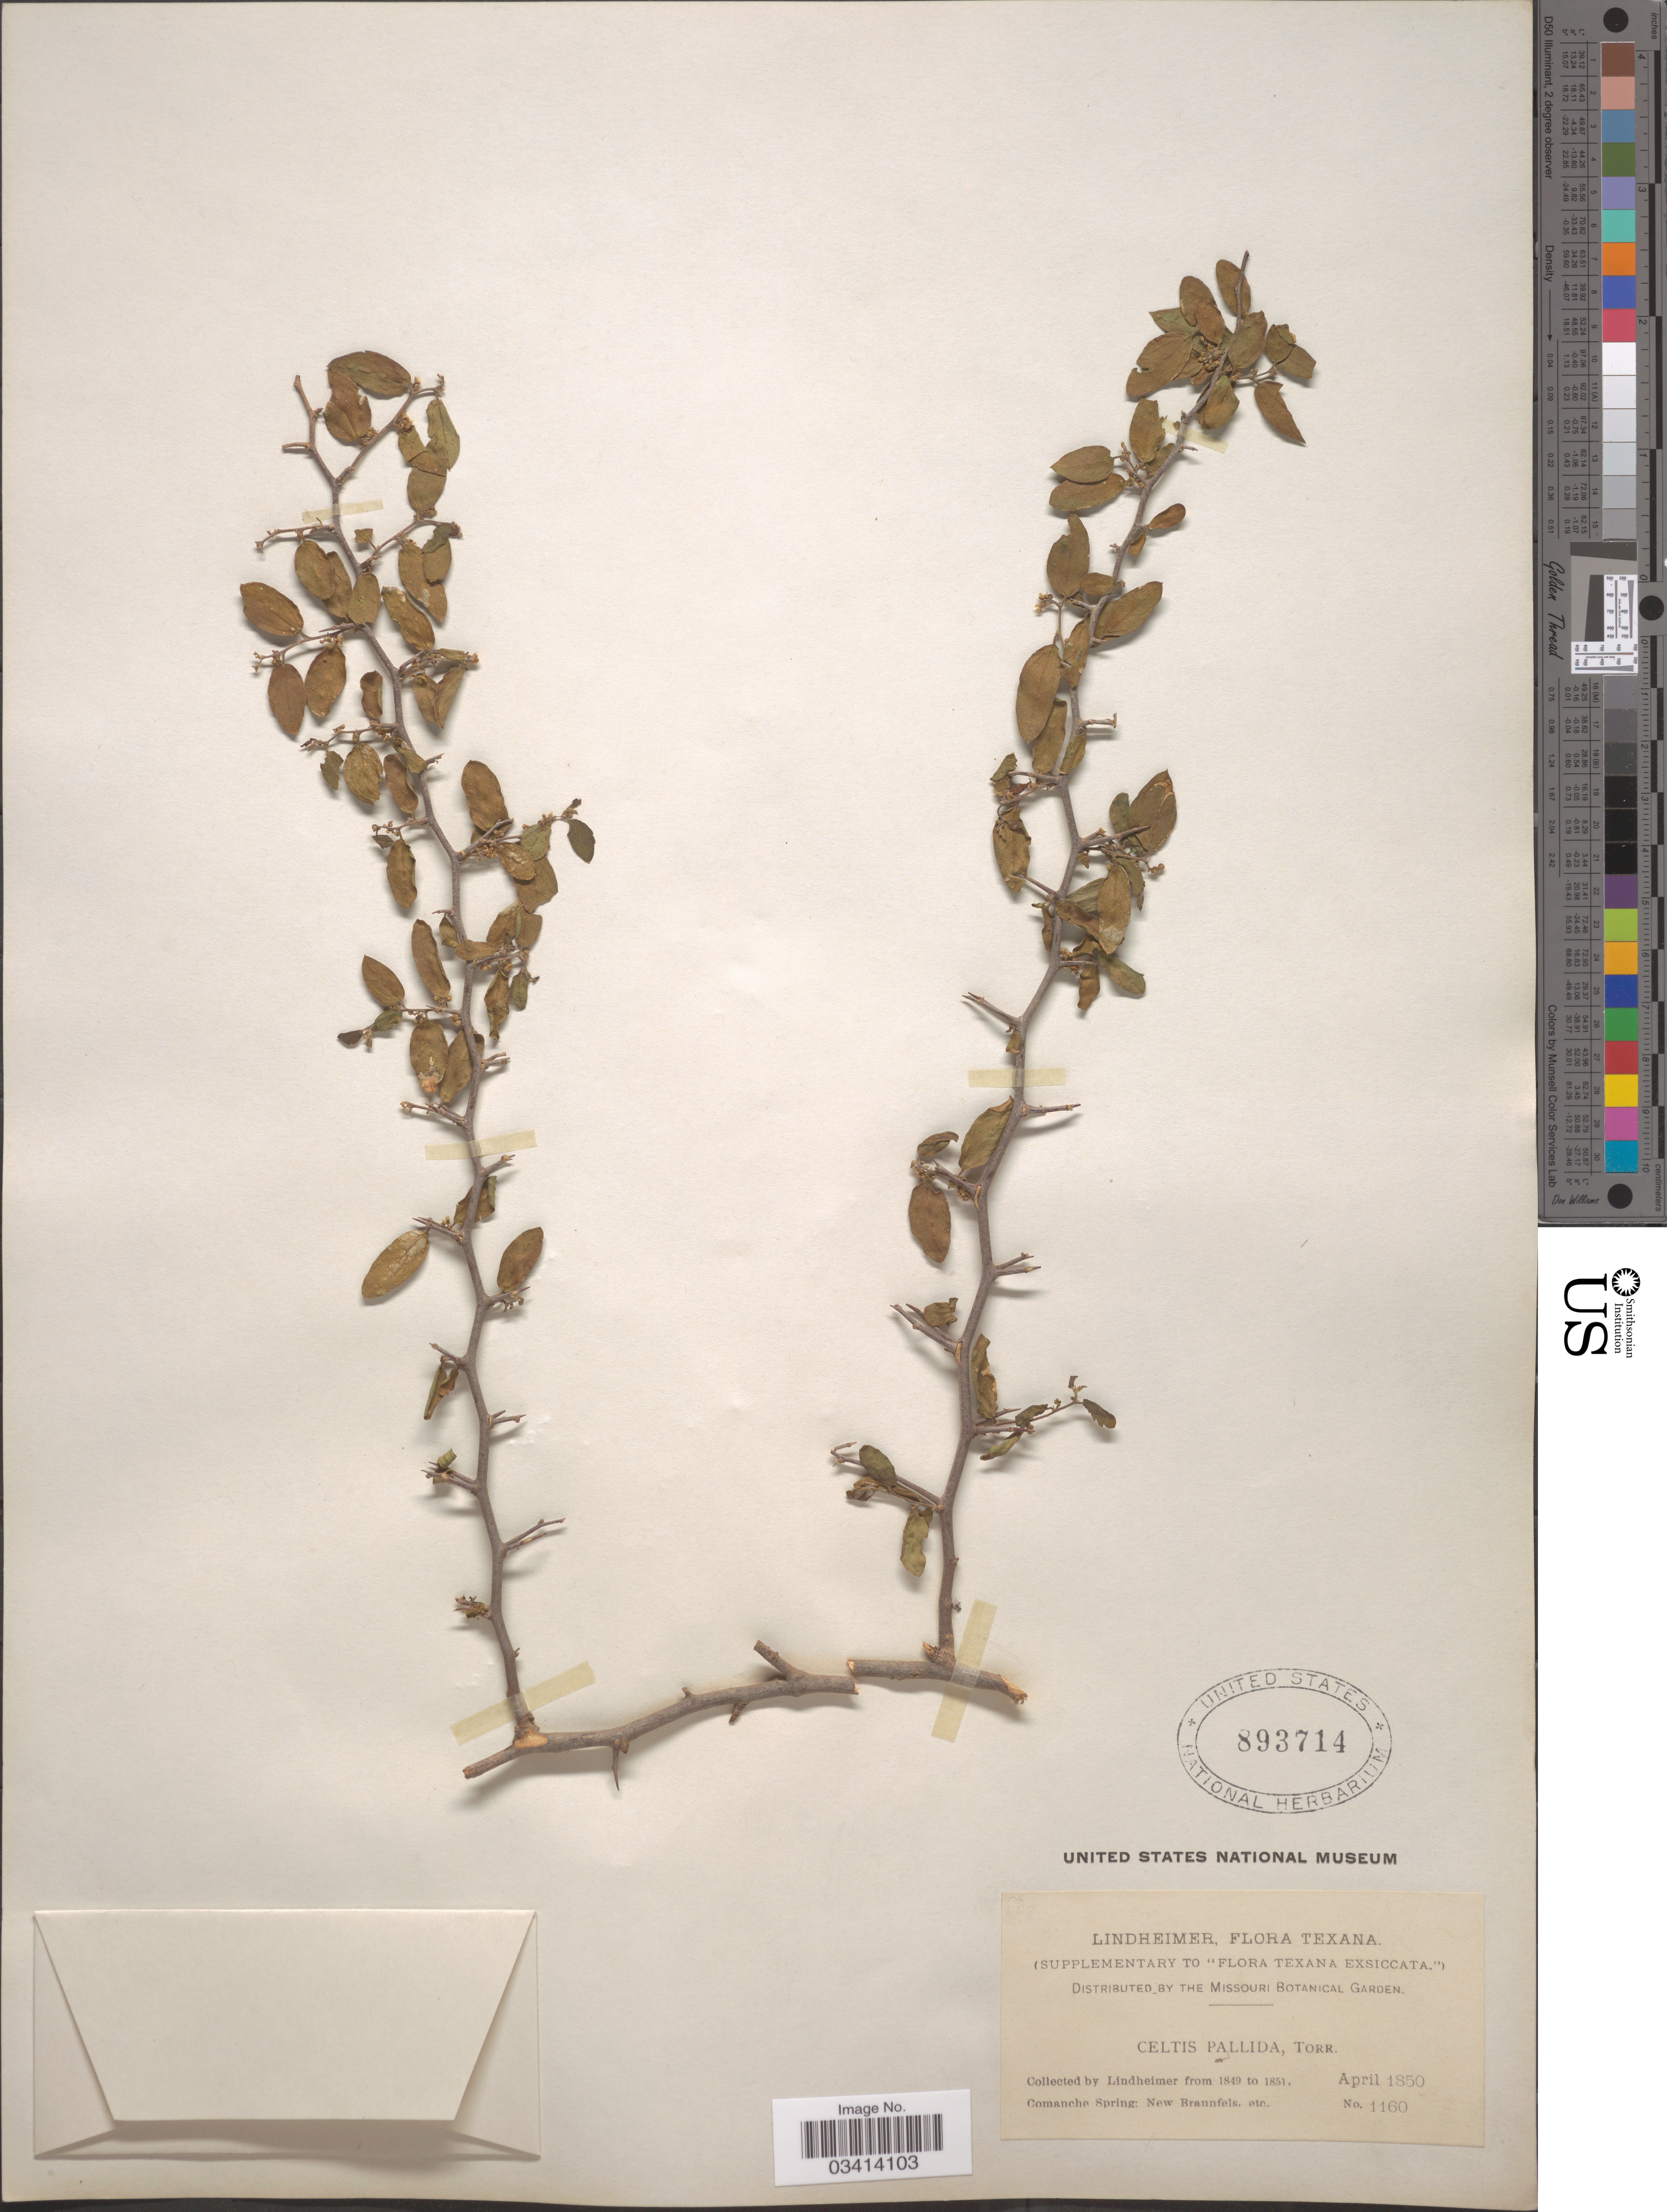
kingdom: Plantae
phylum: Tracheophyta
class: Magnoliopsida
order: Rosales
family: Cannabaceae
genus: Celtis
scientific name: Celtis pallida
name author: Torr. in Emory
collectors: -. Lindheimer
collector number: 1160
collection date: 1850-04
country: United States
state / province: Texas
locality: Comanche Spring: New Braunfels, etc.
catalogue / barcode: US 893714